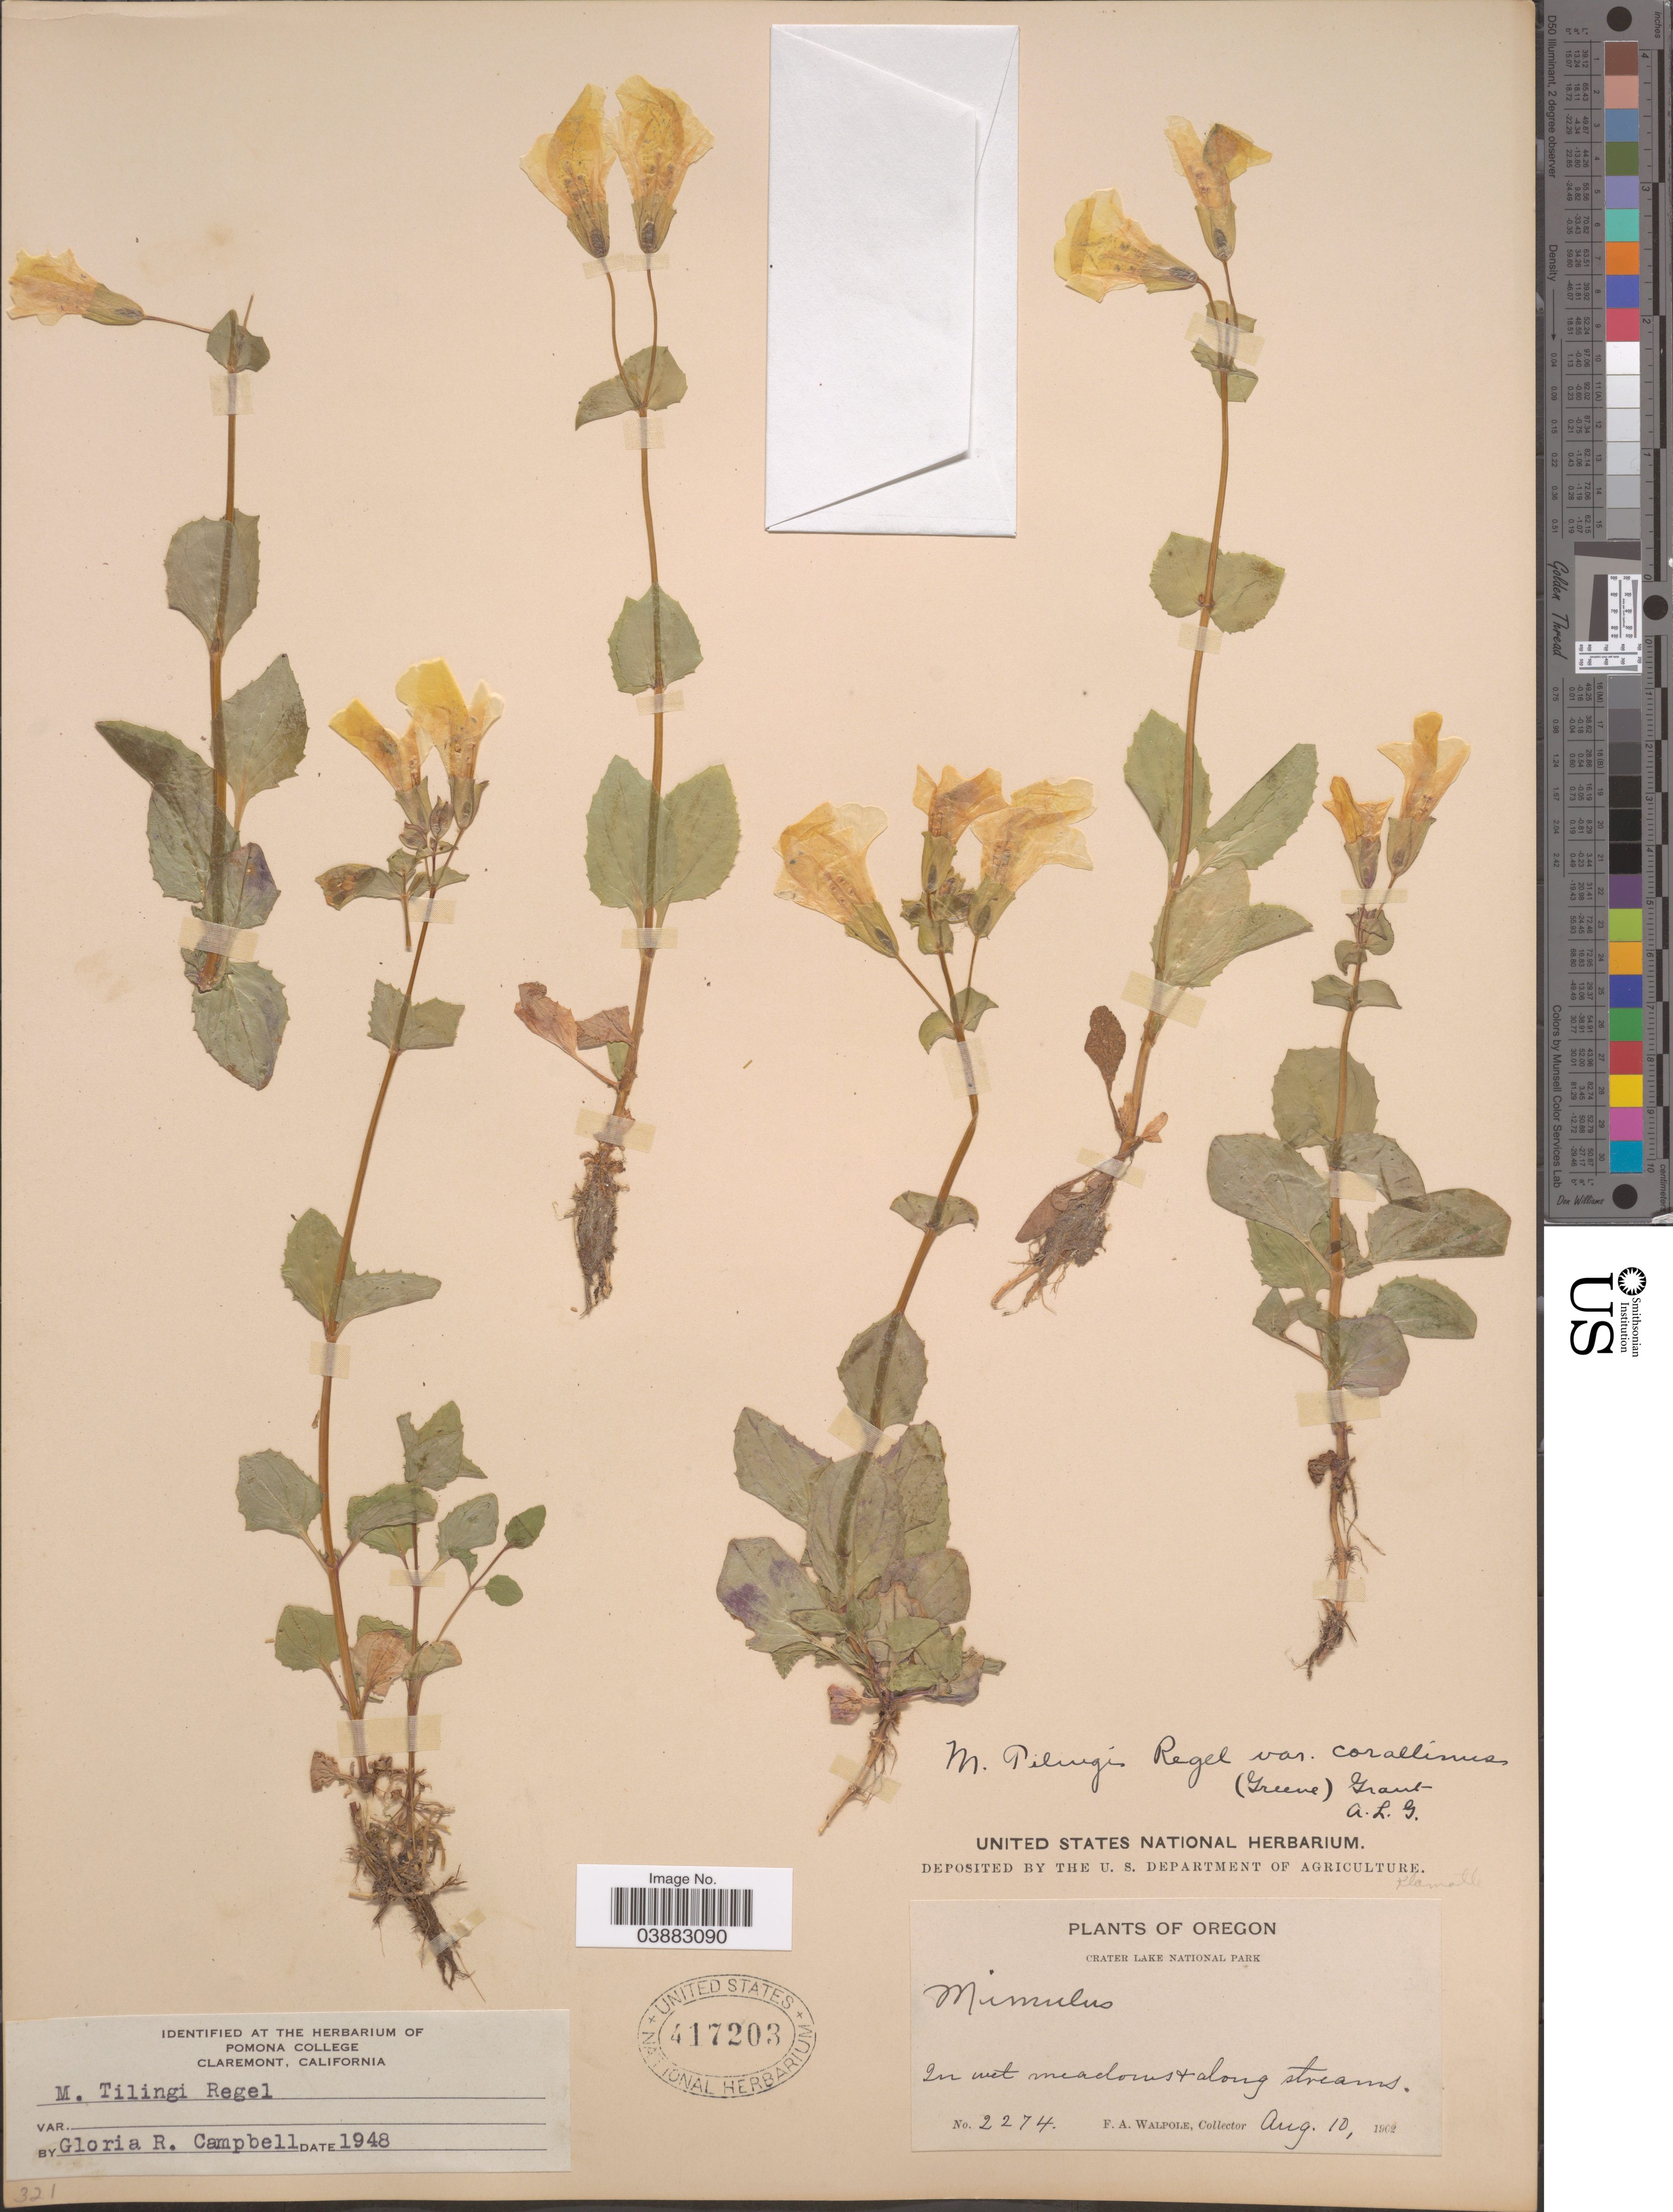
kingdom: Plantae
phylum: Tracheophyta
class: Magnoliopsida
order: Lamiales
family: Phrymaceae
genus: Mimulus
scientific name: Mimulus tilingii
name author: Regel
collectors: F. Walpole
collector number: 2274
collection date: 1902-08-10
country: United States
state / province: Oregon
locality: Crater Lake National Park. In wet meadows & along streams.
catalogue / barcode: US 417203